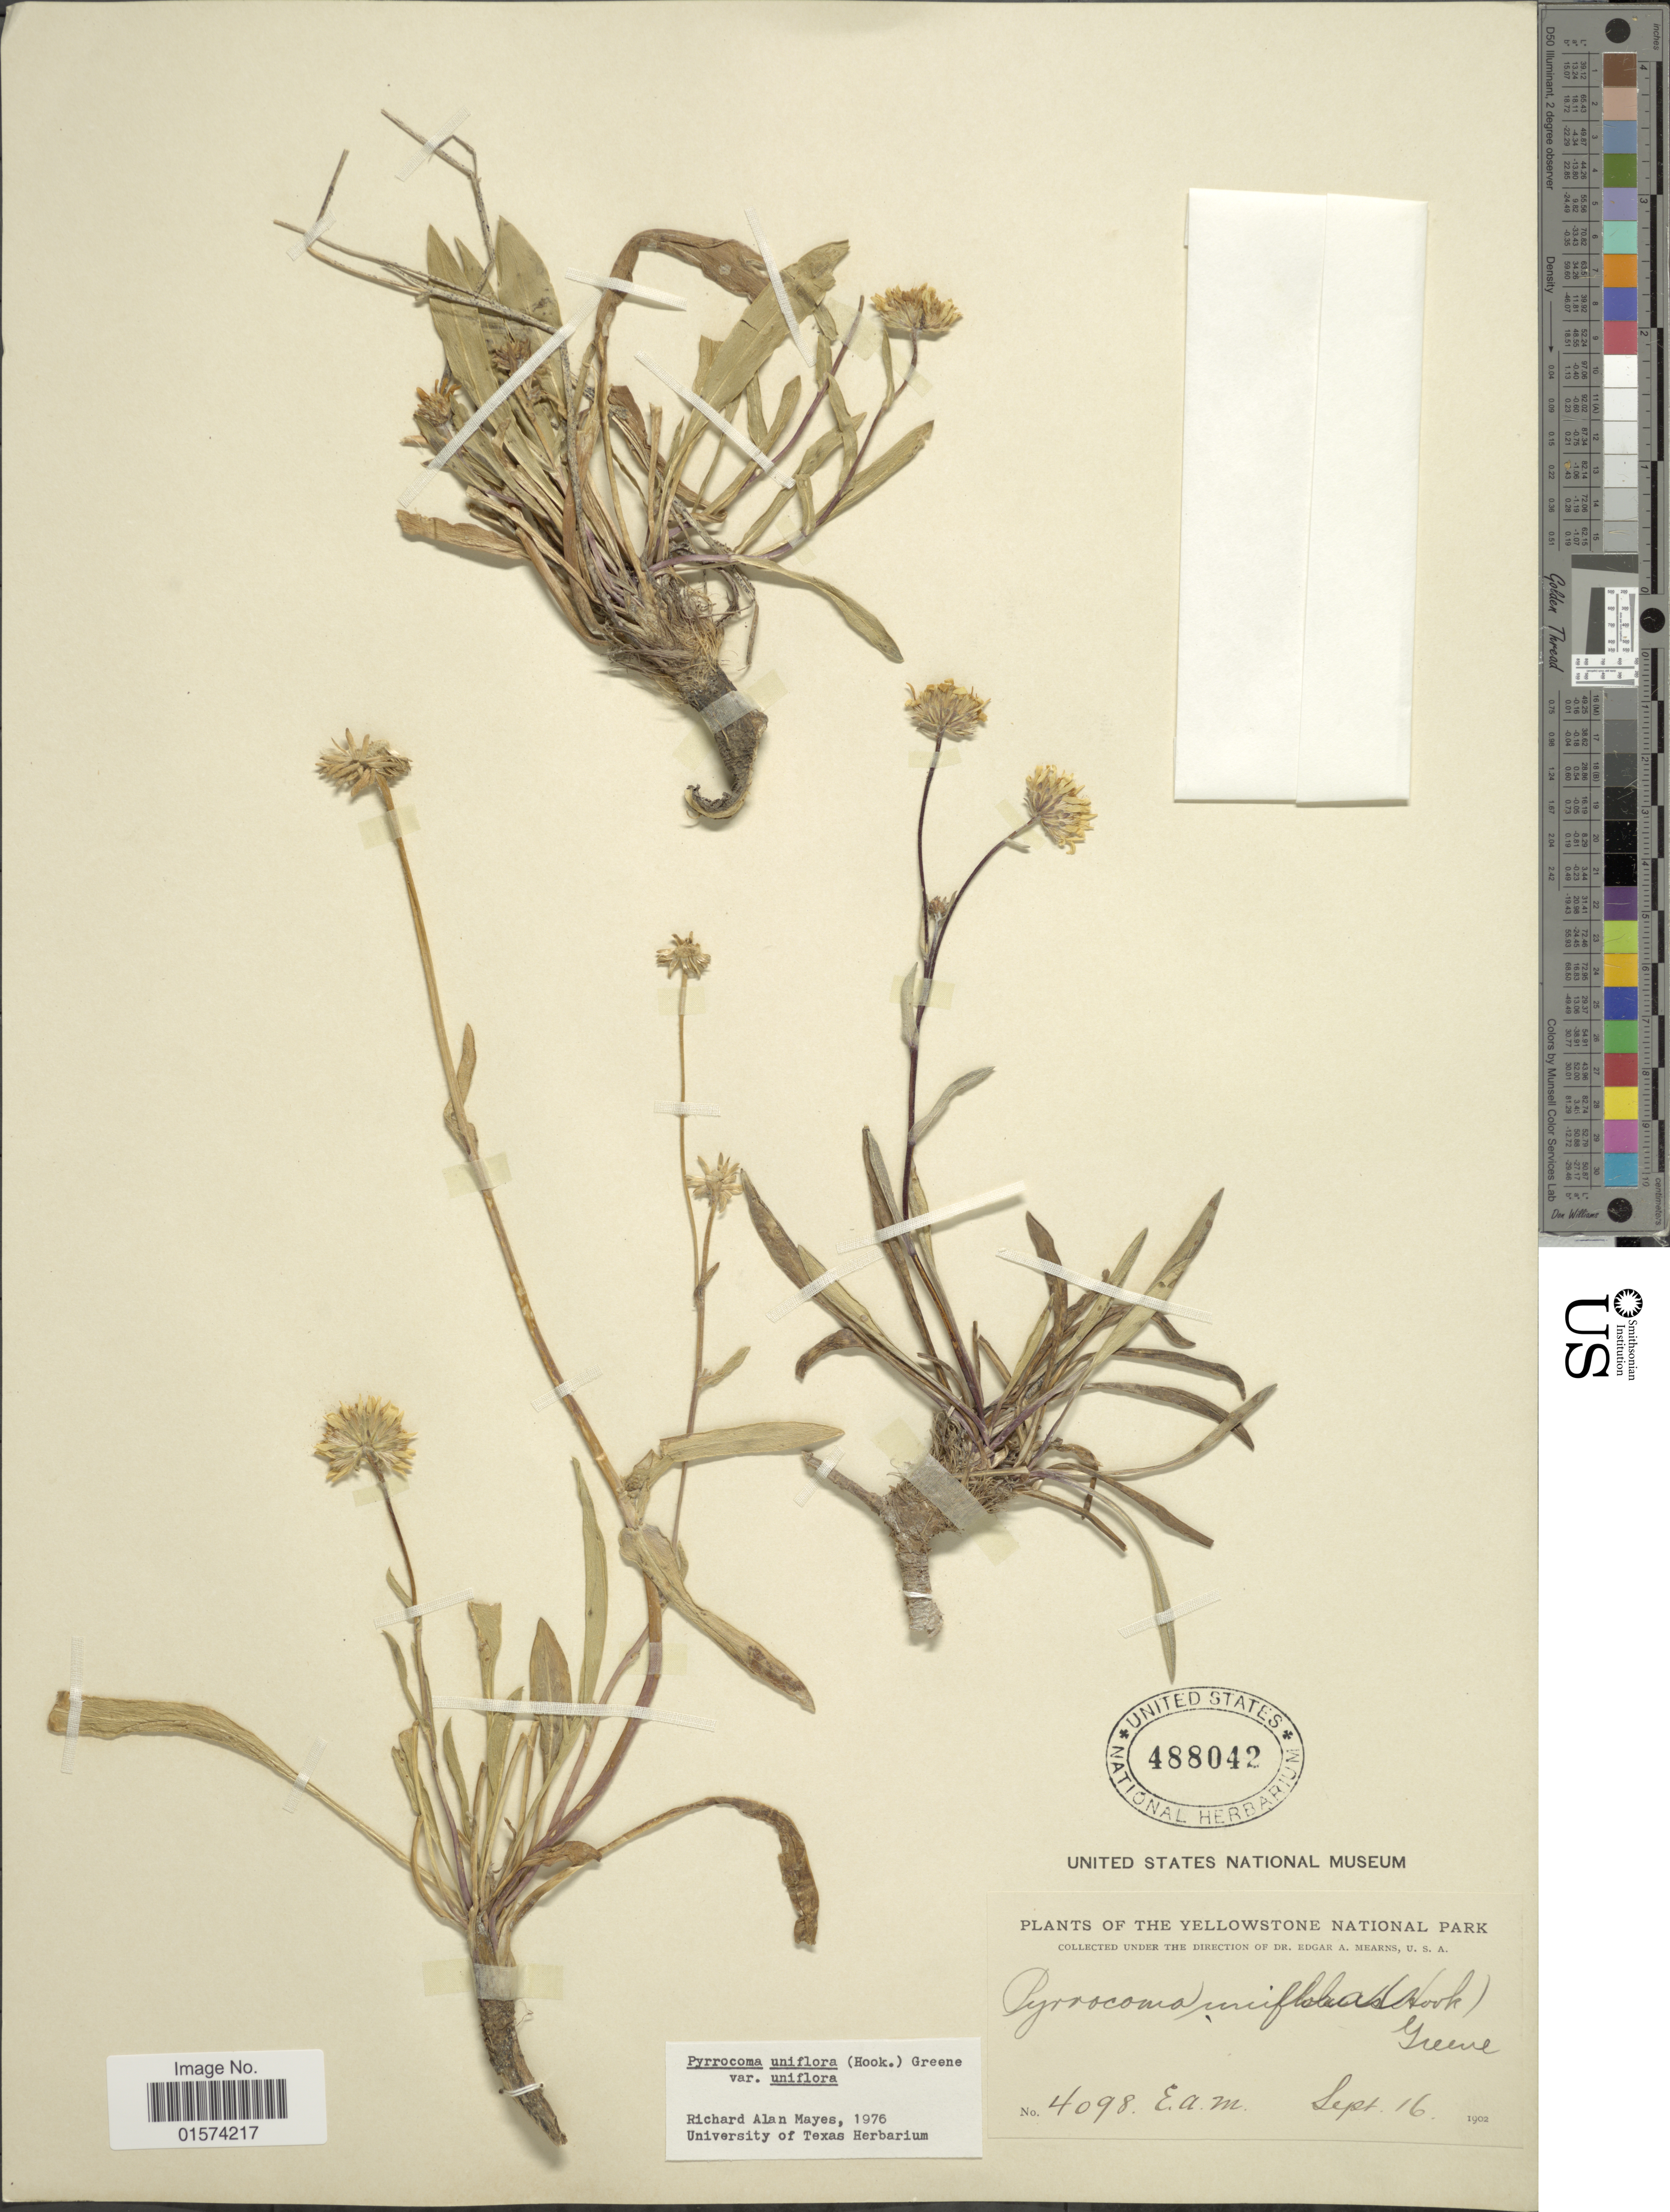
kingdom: Plantae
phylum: Tracheophyta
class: Magnoliopsida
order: Asterales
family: Asteraceae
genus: Pyrrocoma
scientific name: Pyrrocoma uniflora var. uniflora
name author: (Hook.) Greene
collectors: E. A. Mearns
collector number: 4098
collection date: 1902-09-16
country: United States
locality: Yellowstone National Park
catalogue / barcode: US 488042